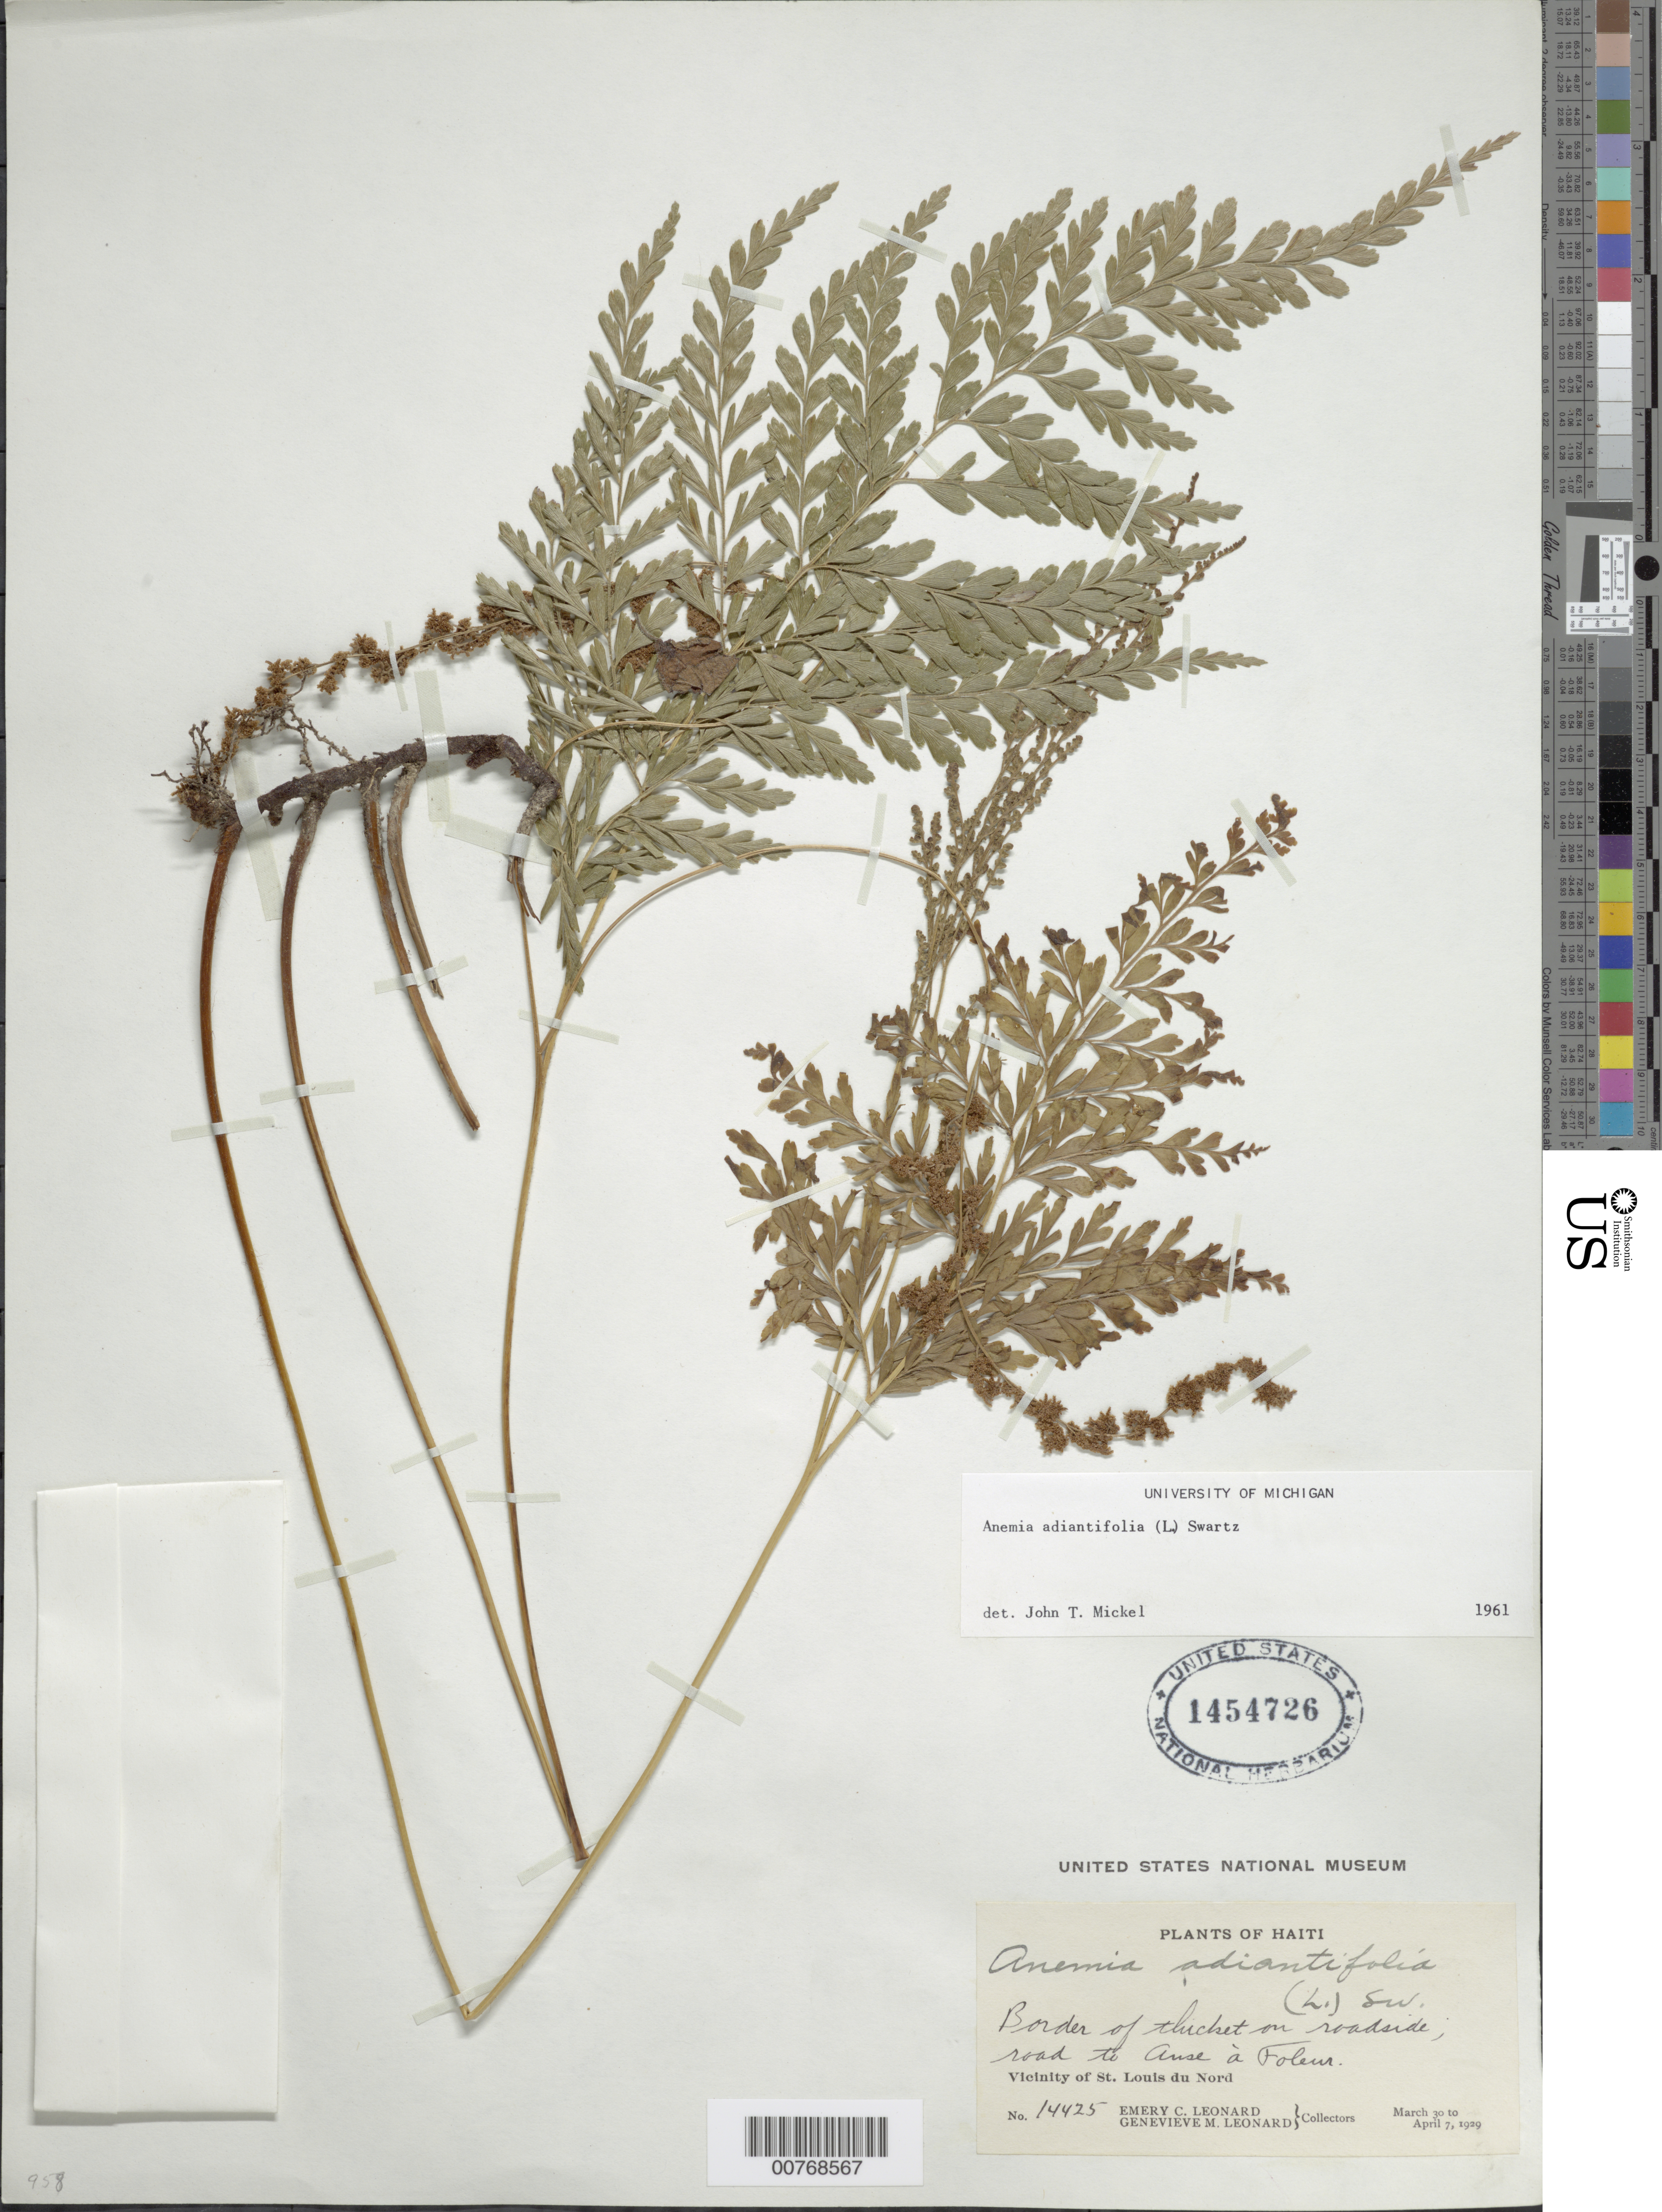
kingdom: Plantae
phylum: Tracheophyta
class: Polypodiopsida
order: Schizaeales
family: Anemiaceae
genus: Anemia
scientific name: Anemia adiantifolia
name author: (L.) Sw.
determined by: Mickel, J. T., (NY), New York Botanical Garden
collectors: E. C. Leonard & G. M. Leonard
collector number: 14425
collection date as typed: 30 Mar 1929 07 Apr 1929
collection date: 1929-03-30/1929-04-07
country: Haiti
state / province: Nord-Óuest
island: Hispaniola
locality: Vicinity of St. Louis du Nord. Road to Anse à Foleur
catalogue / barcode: US 1454726